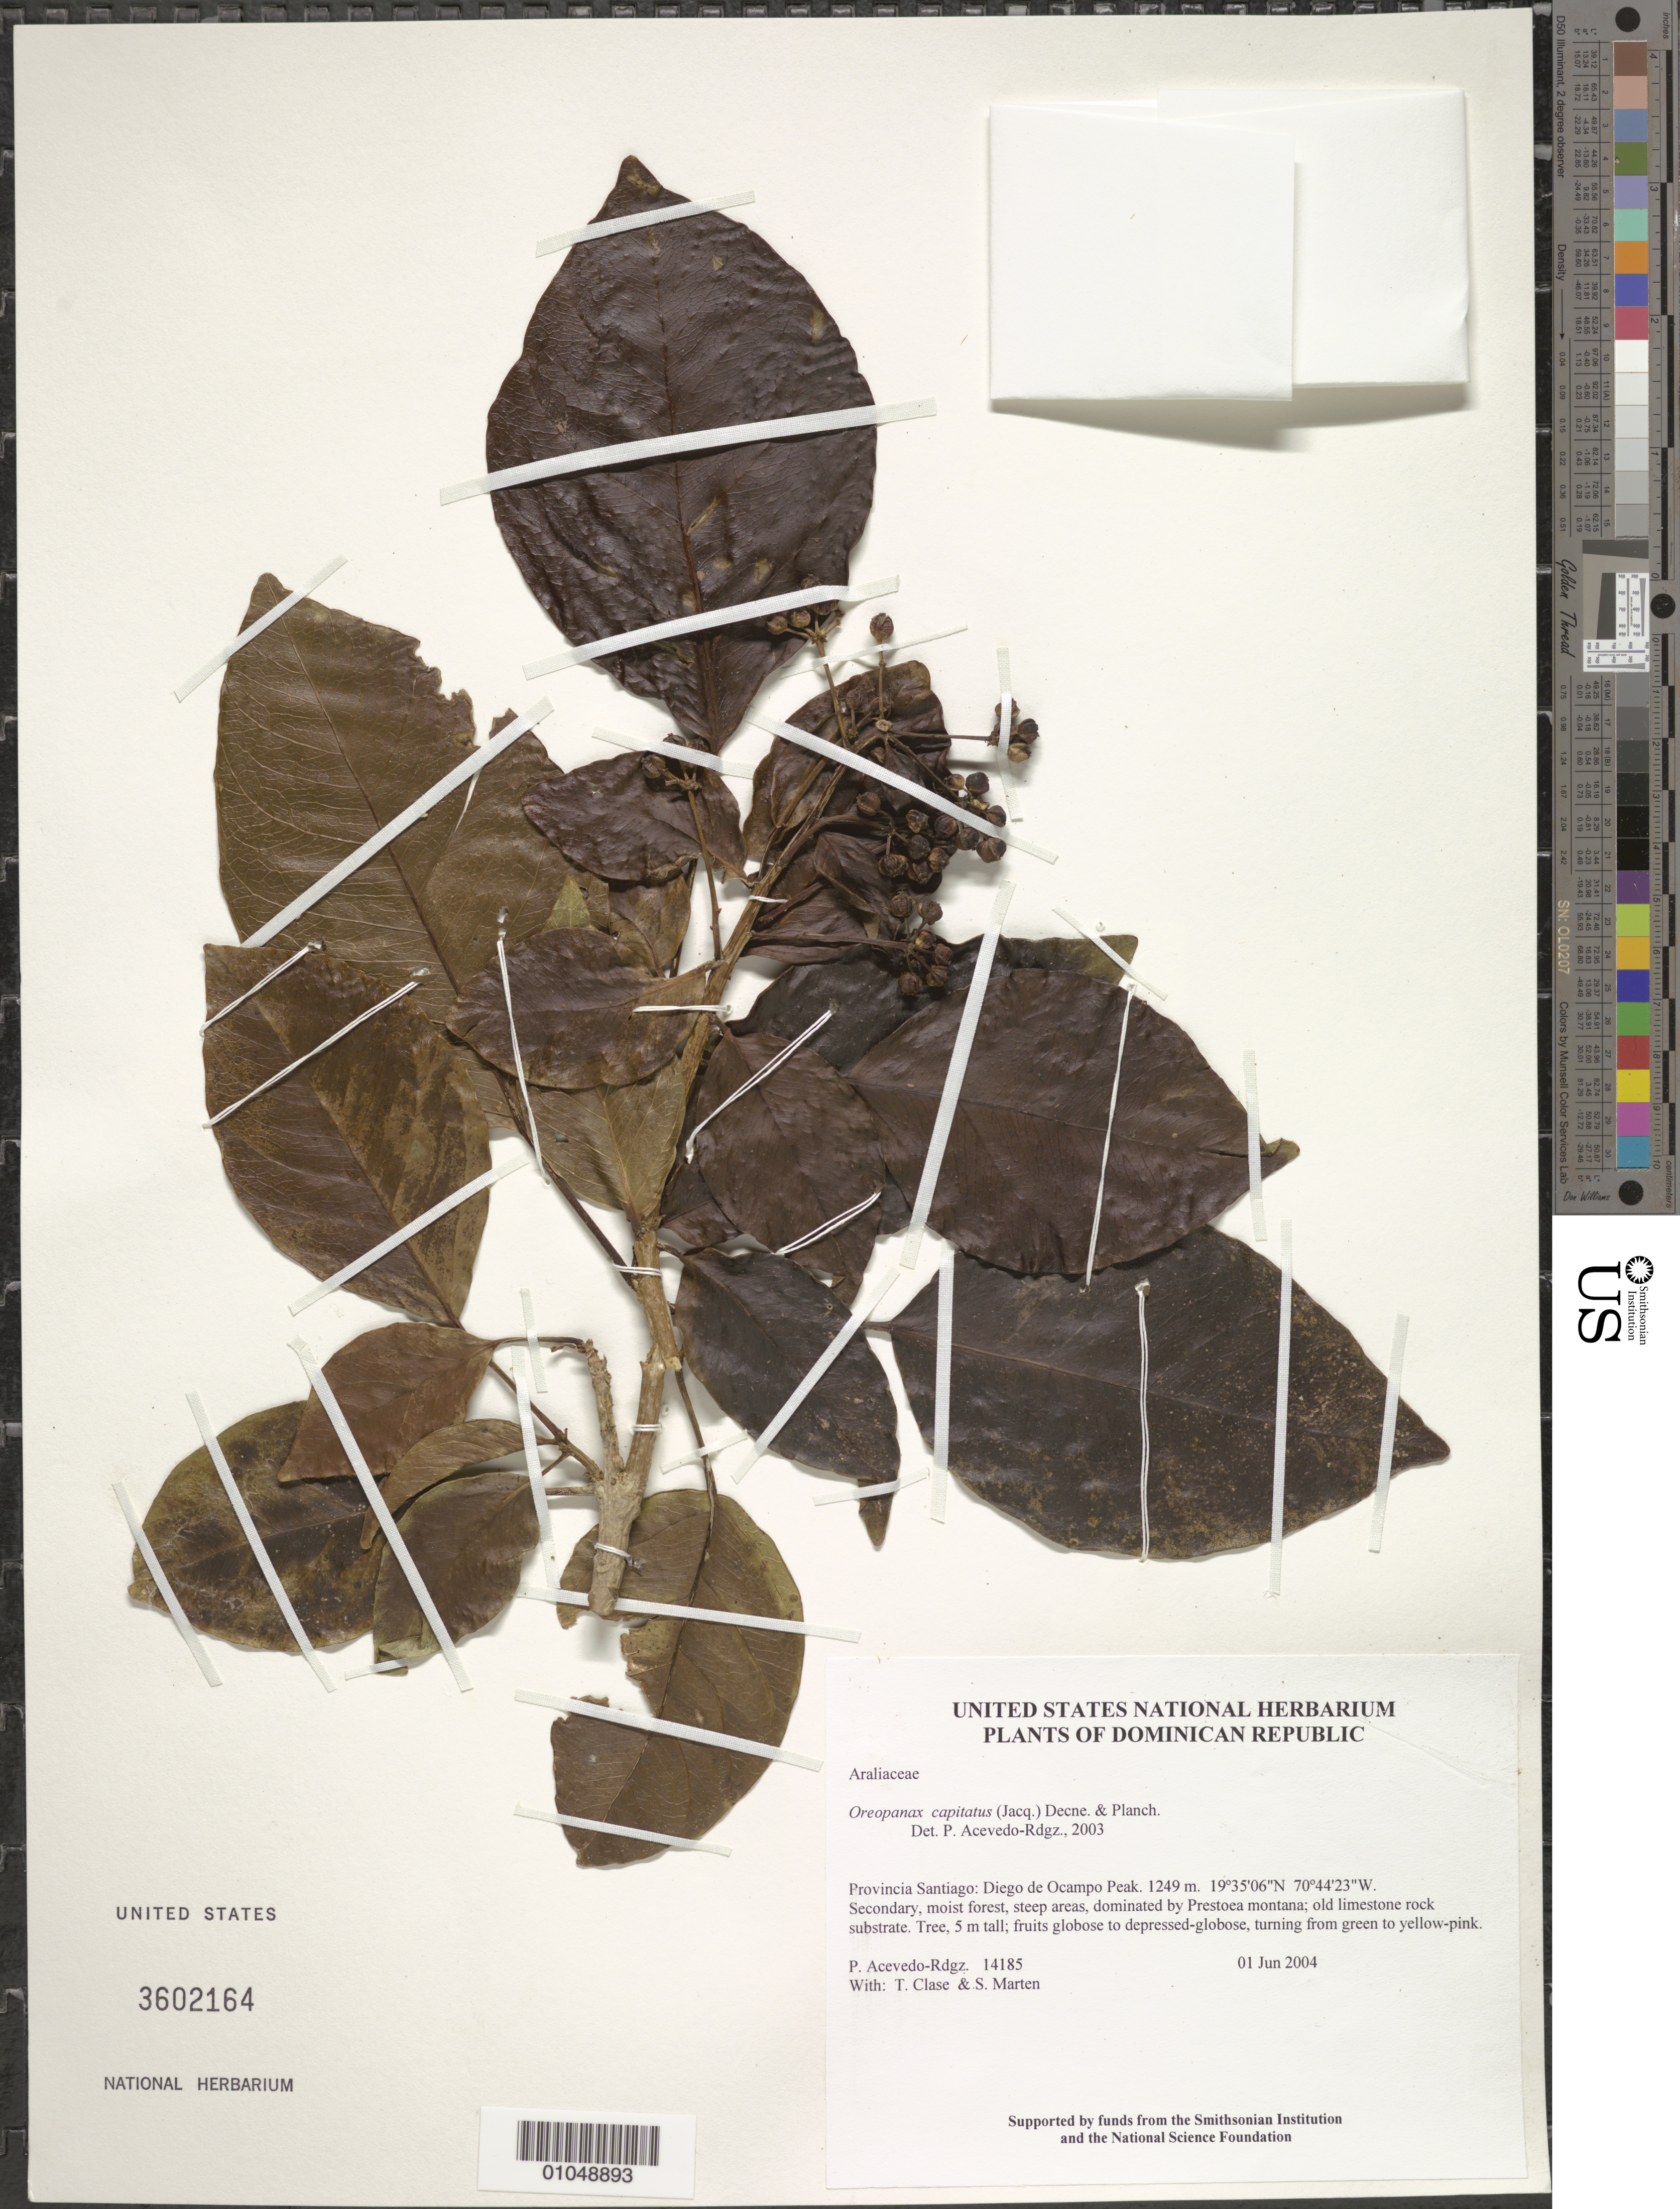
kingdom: Plantae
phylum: Tracheophyta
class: Magnoliopsida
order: Apiales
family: Araliaceae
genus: Oreopanax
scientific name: Oreopanax capitatus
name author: (Jacq.) Decne. & Planch.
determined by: Acevedo-Rodríguez, P., (BOT), Smithsonian Institution - National Museum of Natural History (UNITED STATES)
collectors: P. Acevedo-Rodr., T. Clase & S. Marten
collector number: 14185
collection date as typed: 01 Jun 2004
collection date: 2004-06-01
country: Dominican Republic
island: Hispaniola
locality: Provincia Santiago: Diego de Ocampo Peak.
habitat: Secondary, moist forest, steep areas, dominated by Prestoea montana; old limestone rock substrate.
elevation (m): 1249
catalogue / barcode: US 3602164